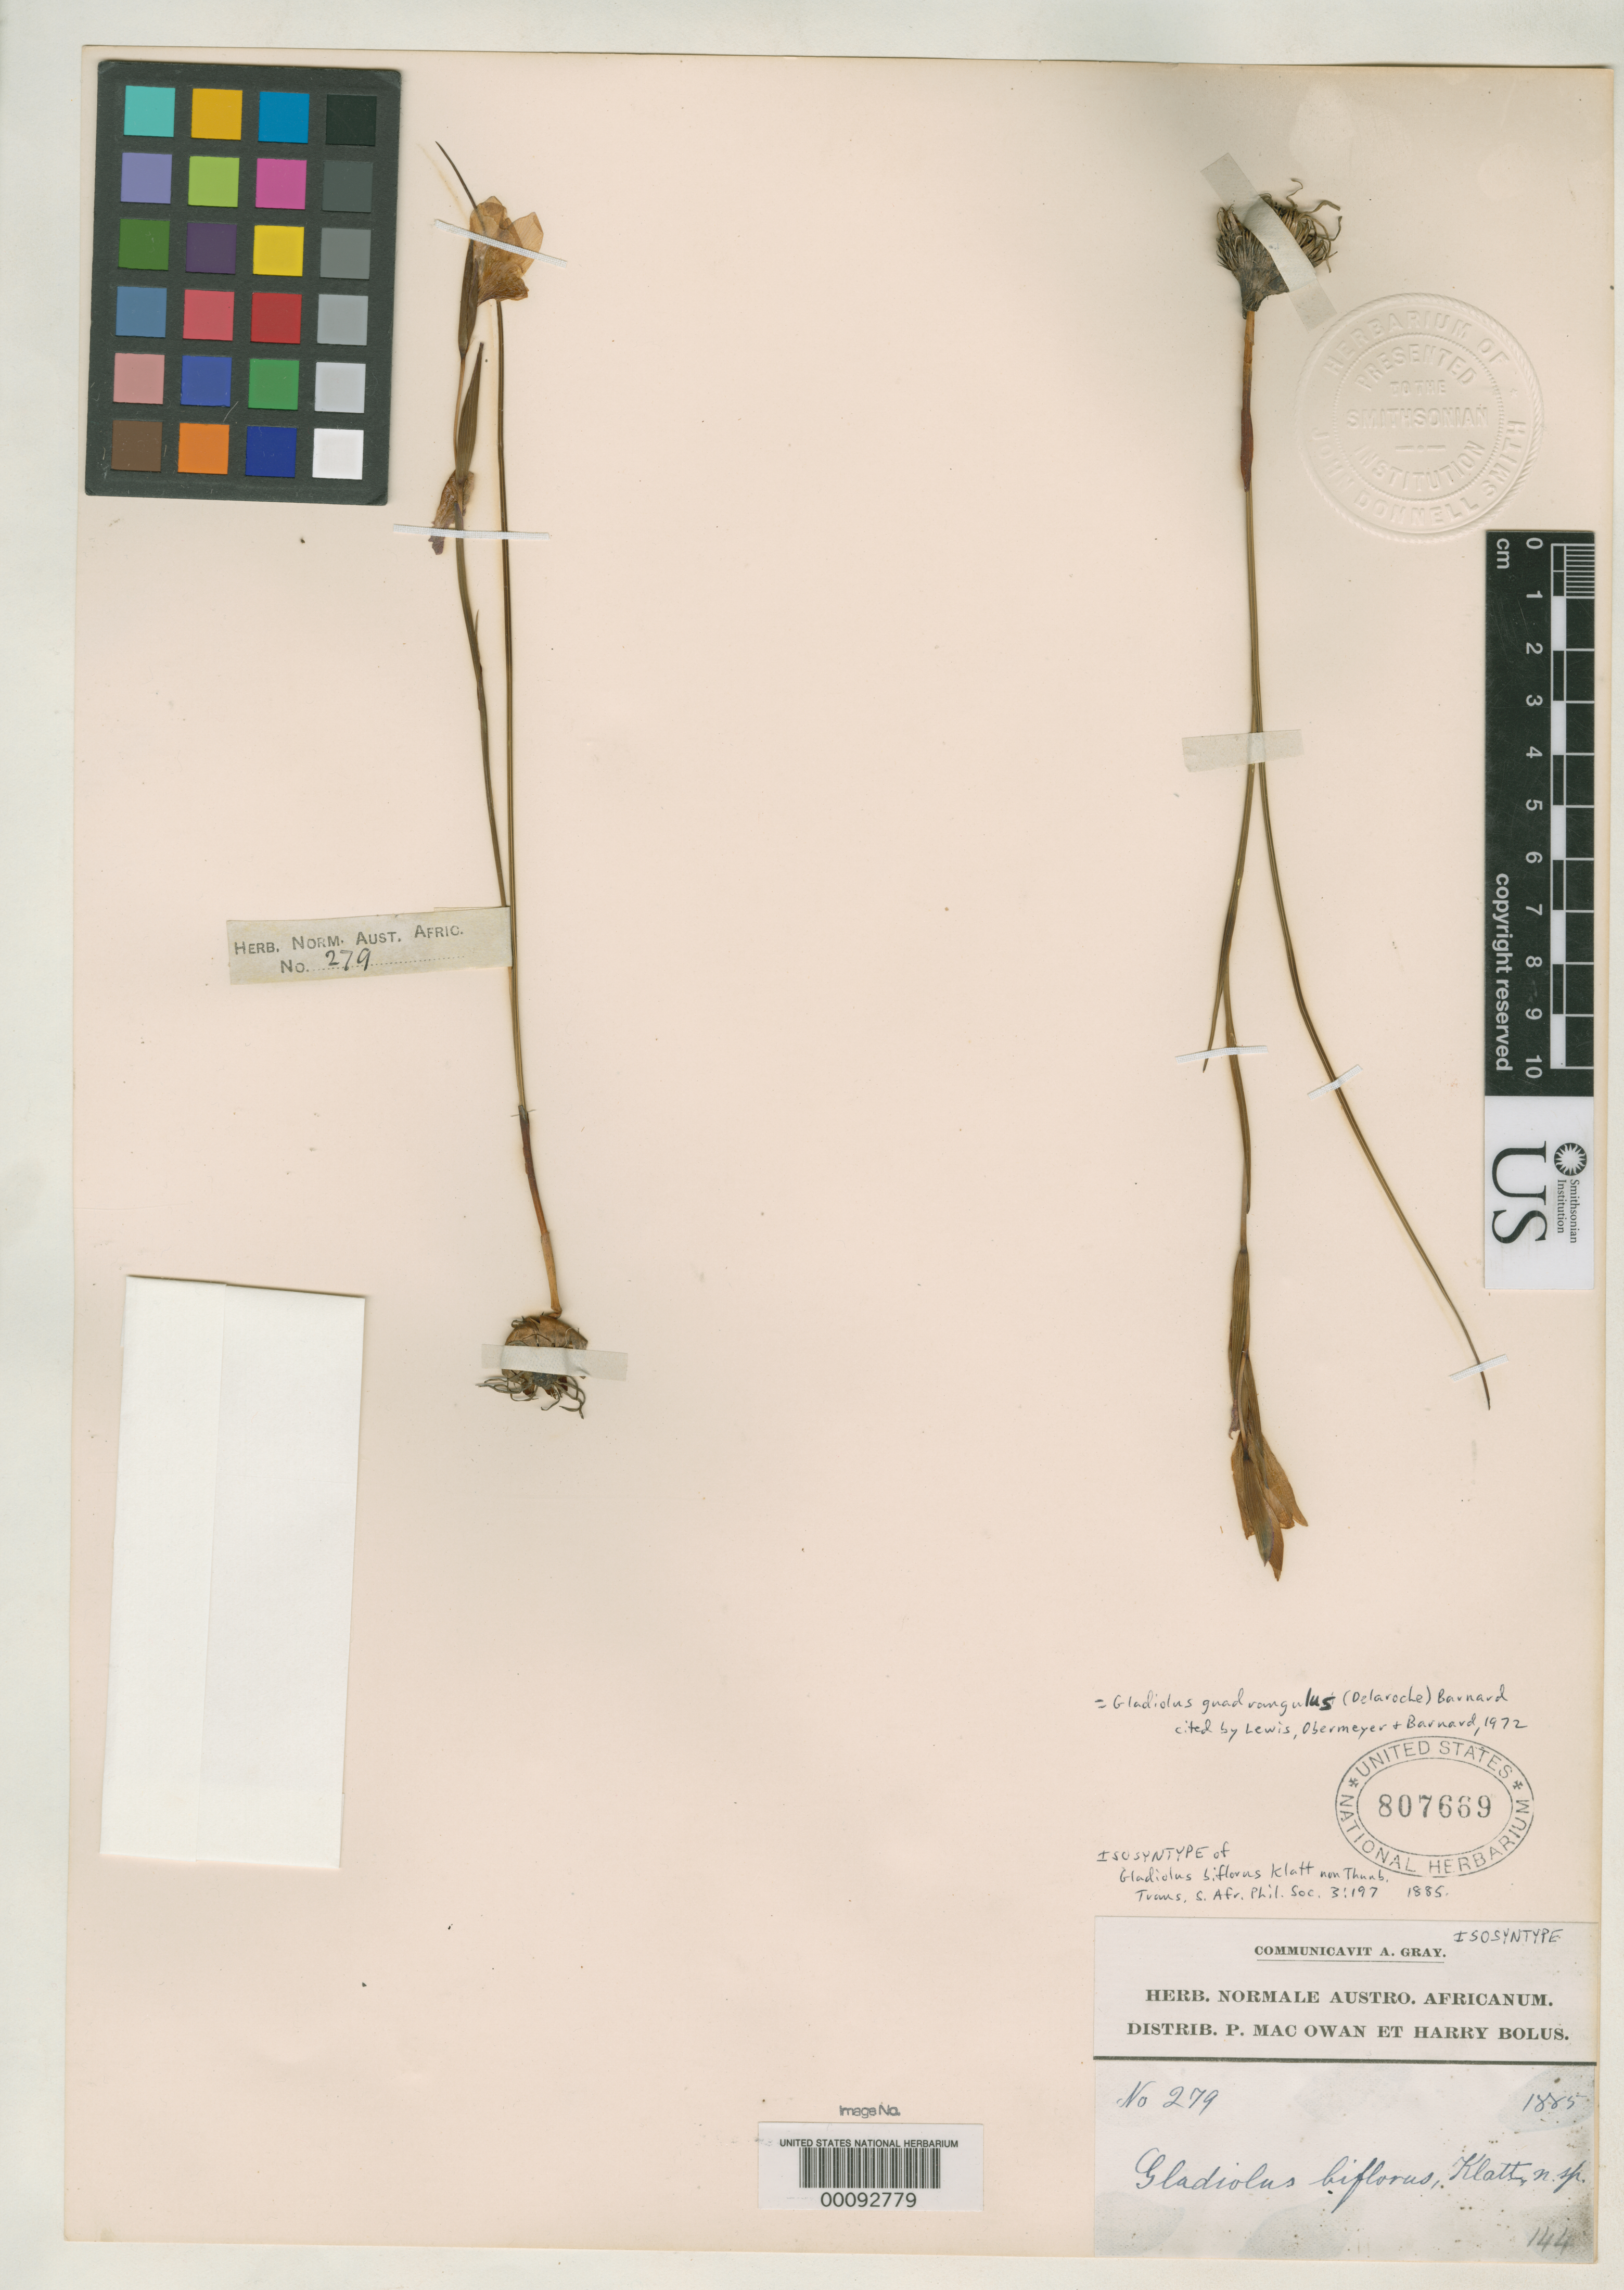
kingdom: Plantae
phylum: Tracheophyta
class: Liliopsida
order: Asparagales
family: Iridaceae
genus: Gladiolus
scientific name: Gladiolus biflorus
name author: Klatt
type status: Isosyntype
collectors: P. MacOwan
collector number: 279 HNAA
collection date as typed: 1881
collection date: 1881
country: South Africa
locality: Flats below Wynberg.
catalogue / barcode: US 807669